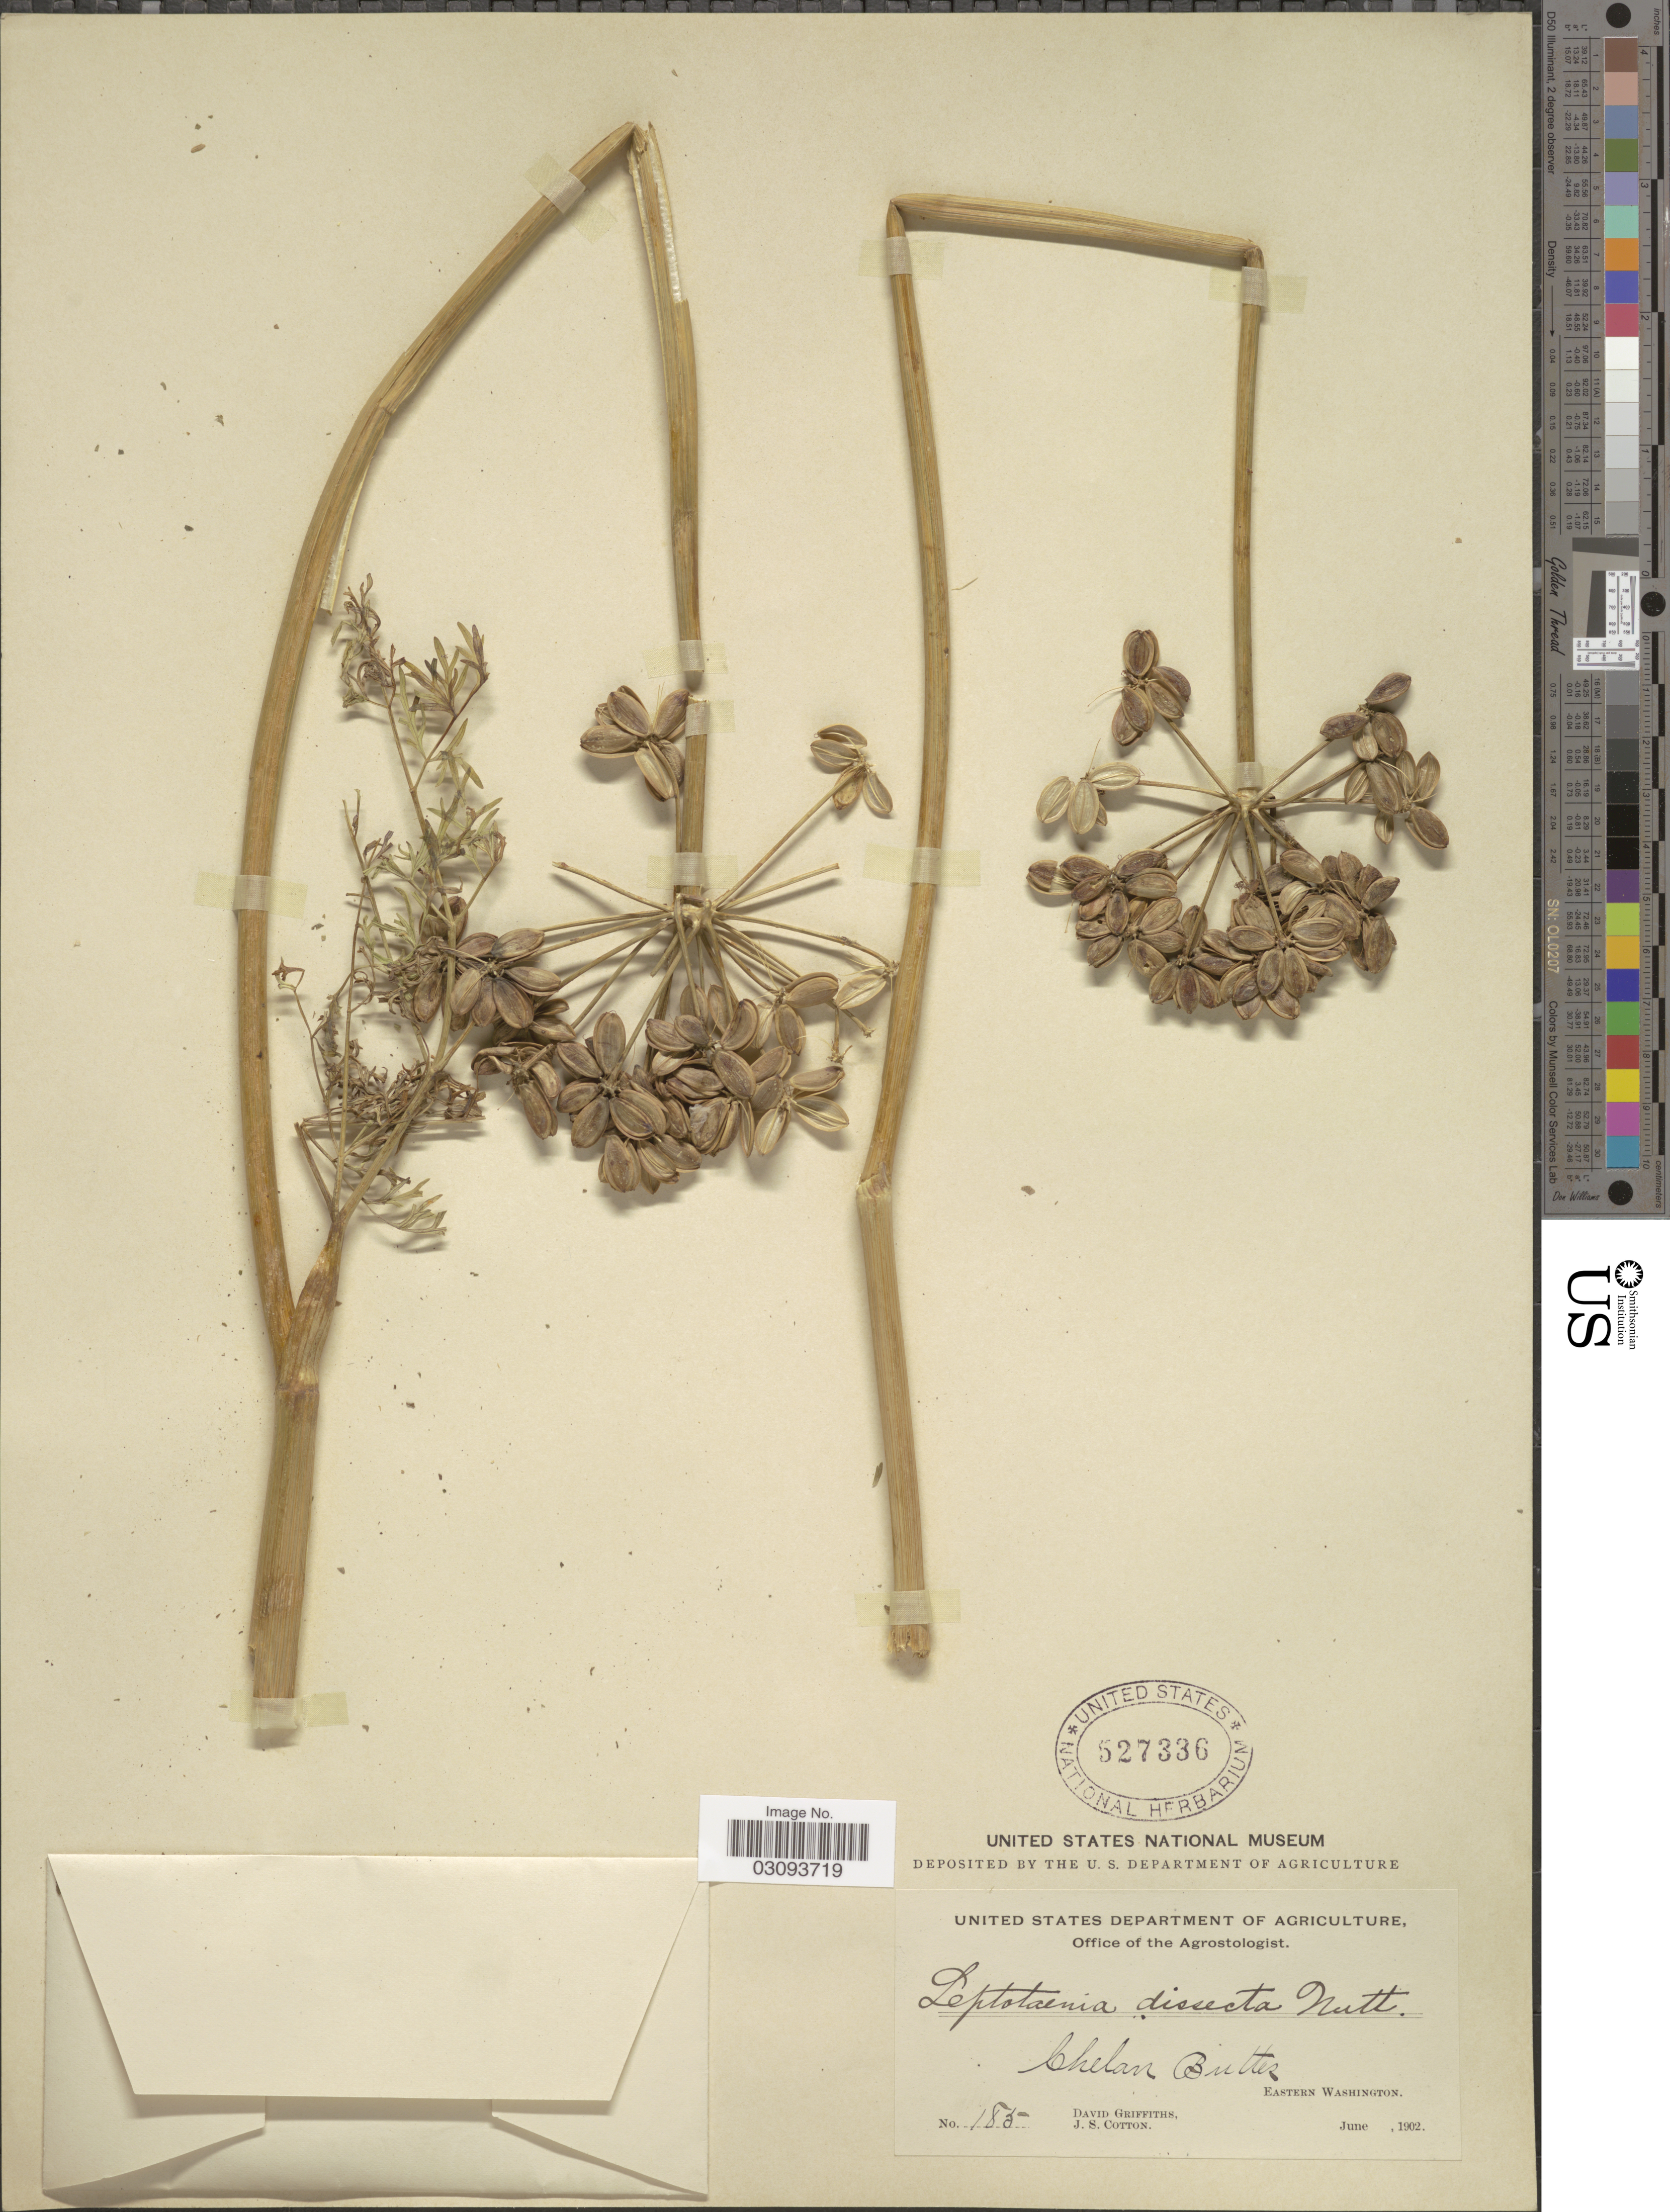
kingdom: Plantae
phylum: Tracheophyta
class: Magnoliopsida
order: Apiales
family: Apiaceae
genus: Lomatium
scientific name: Lomatium dissectum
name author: (Nutt.) Mathias & Constance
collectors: D. Griffiths & J. S. Cotton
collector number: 185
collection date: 1902-06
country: United States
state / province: Washington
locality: Chelan Butter. Eastern Washington.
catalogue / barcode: US 527336